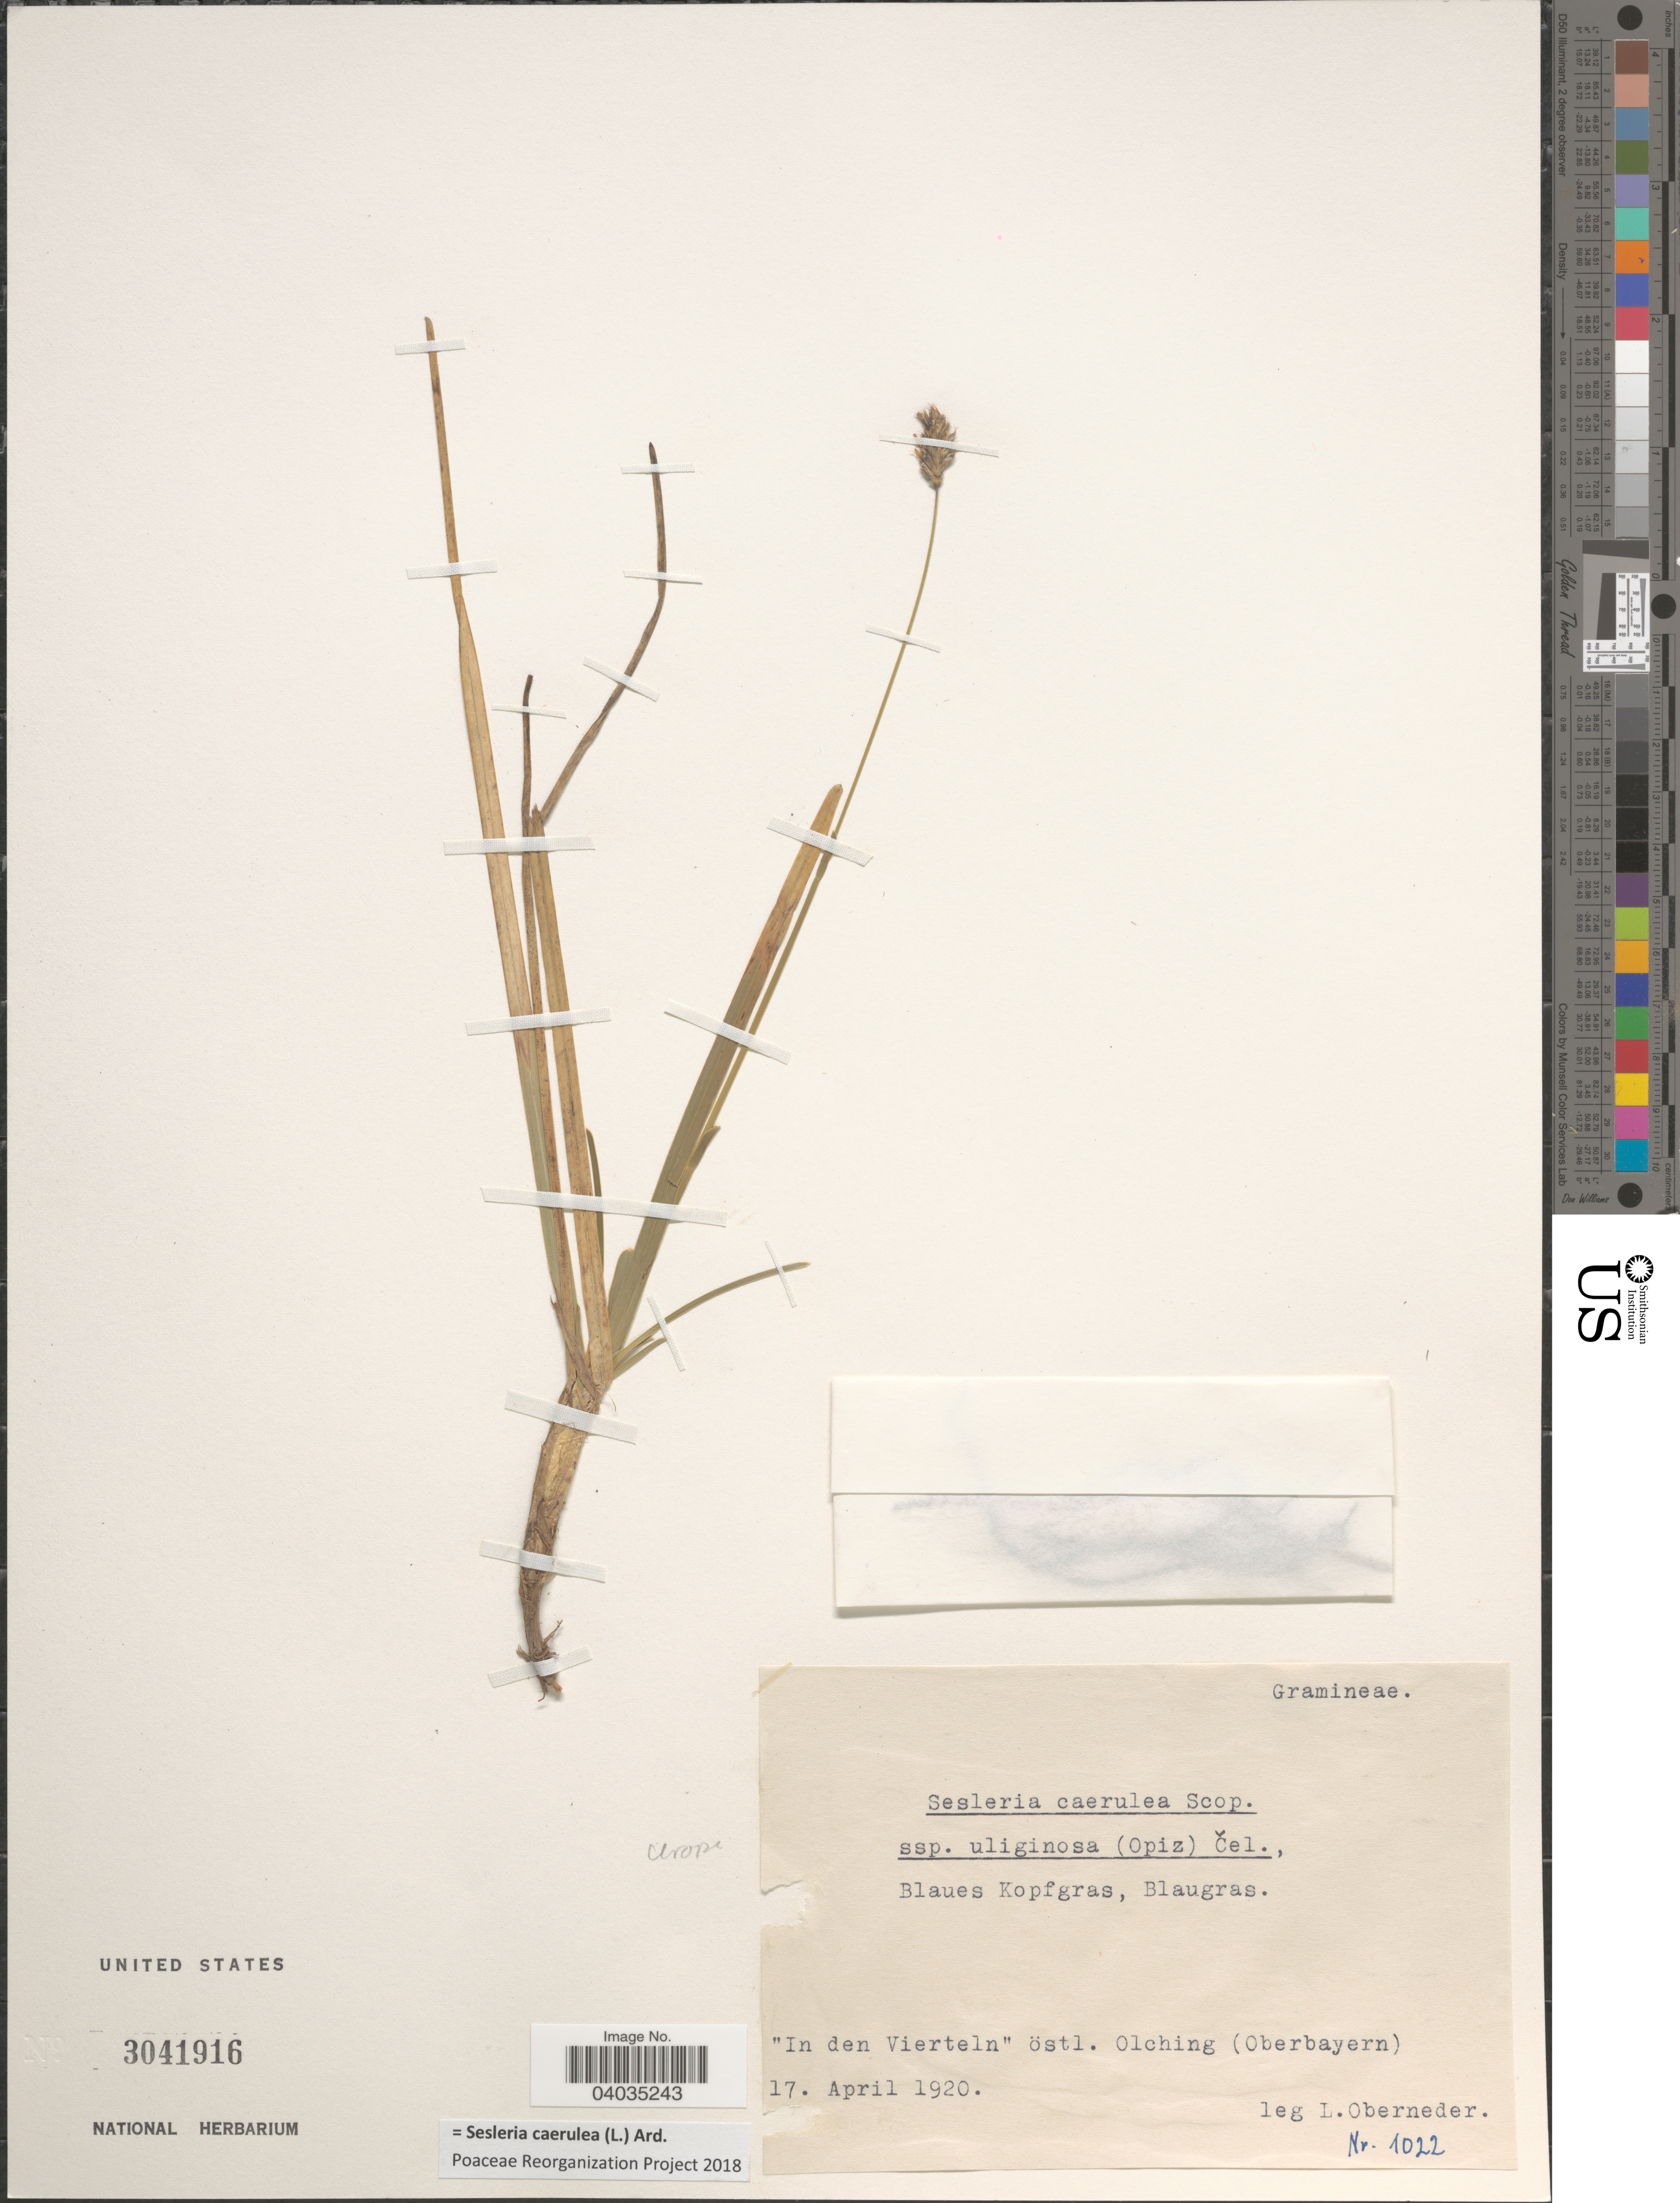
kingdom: Plantae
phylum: Tracheophyta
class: Liliopsida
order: Poales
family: Poaceae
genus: Sesleria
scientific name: Sesleria caerulea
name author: (L.) Ard.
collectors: L. Oberneder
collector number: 1022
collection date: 1920-04-17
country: Germany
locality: In den Vierteln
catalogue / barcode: US 3041916